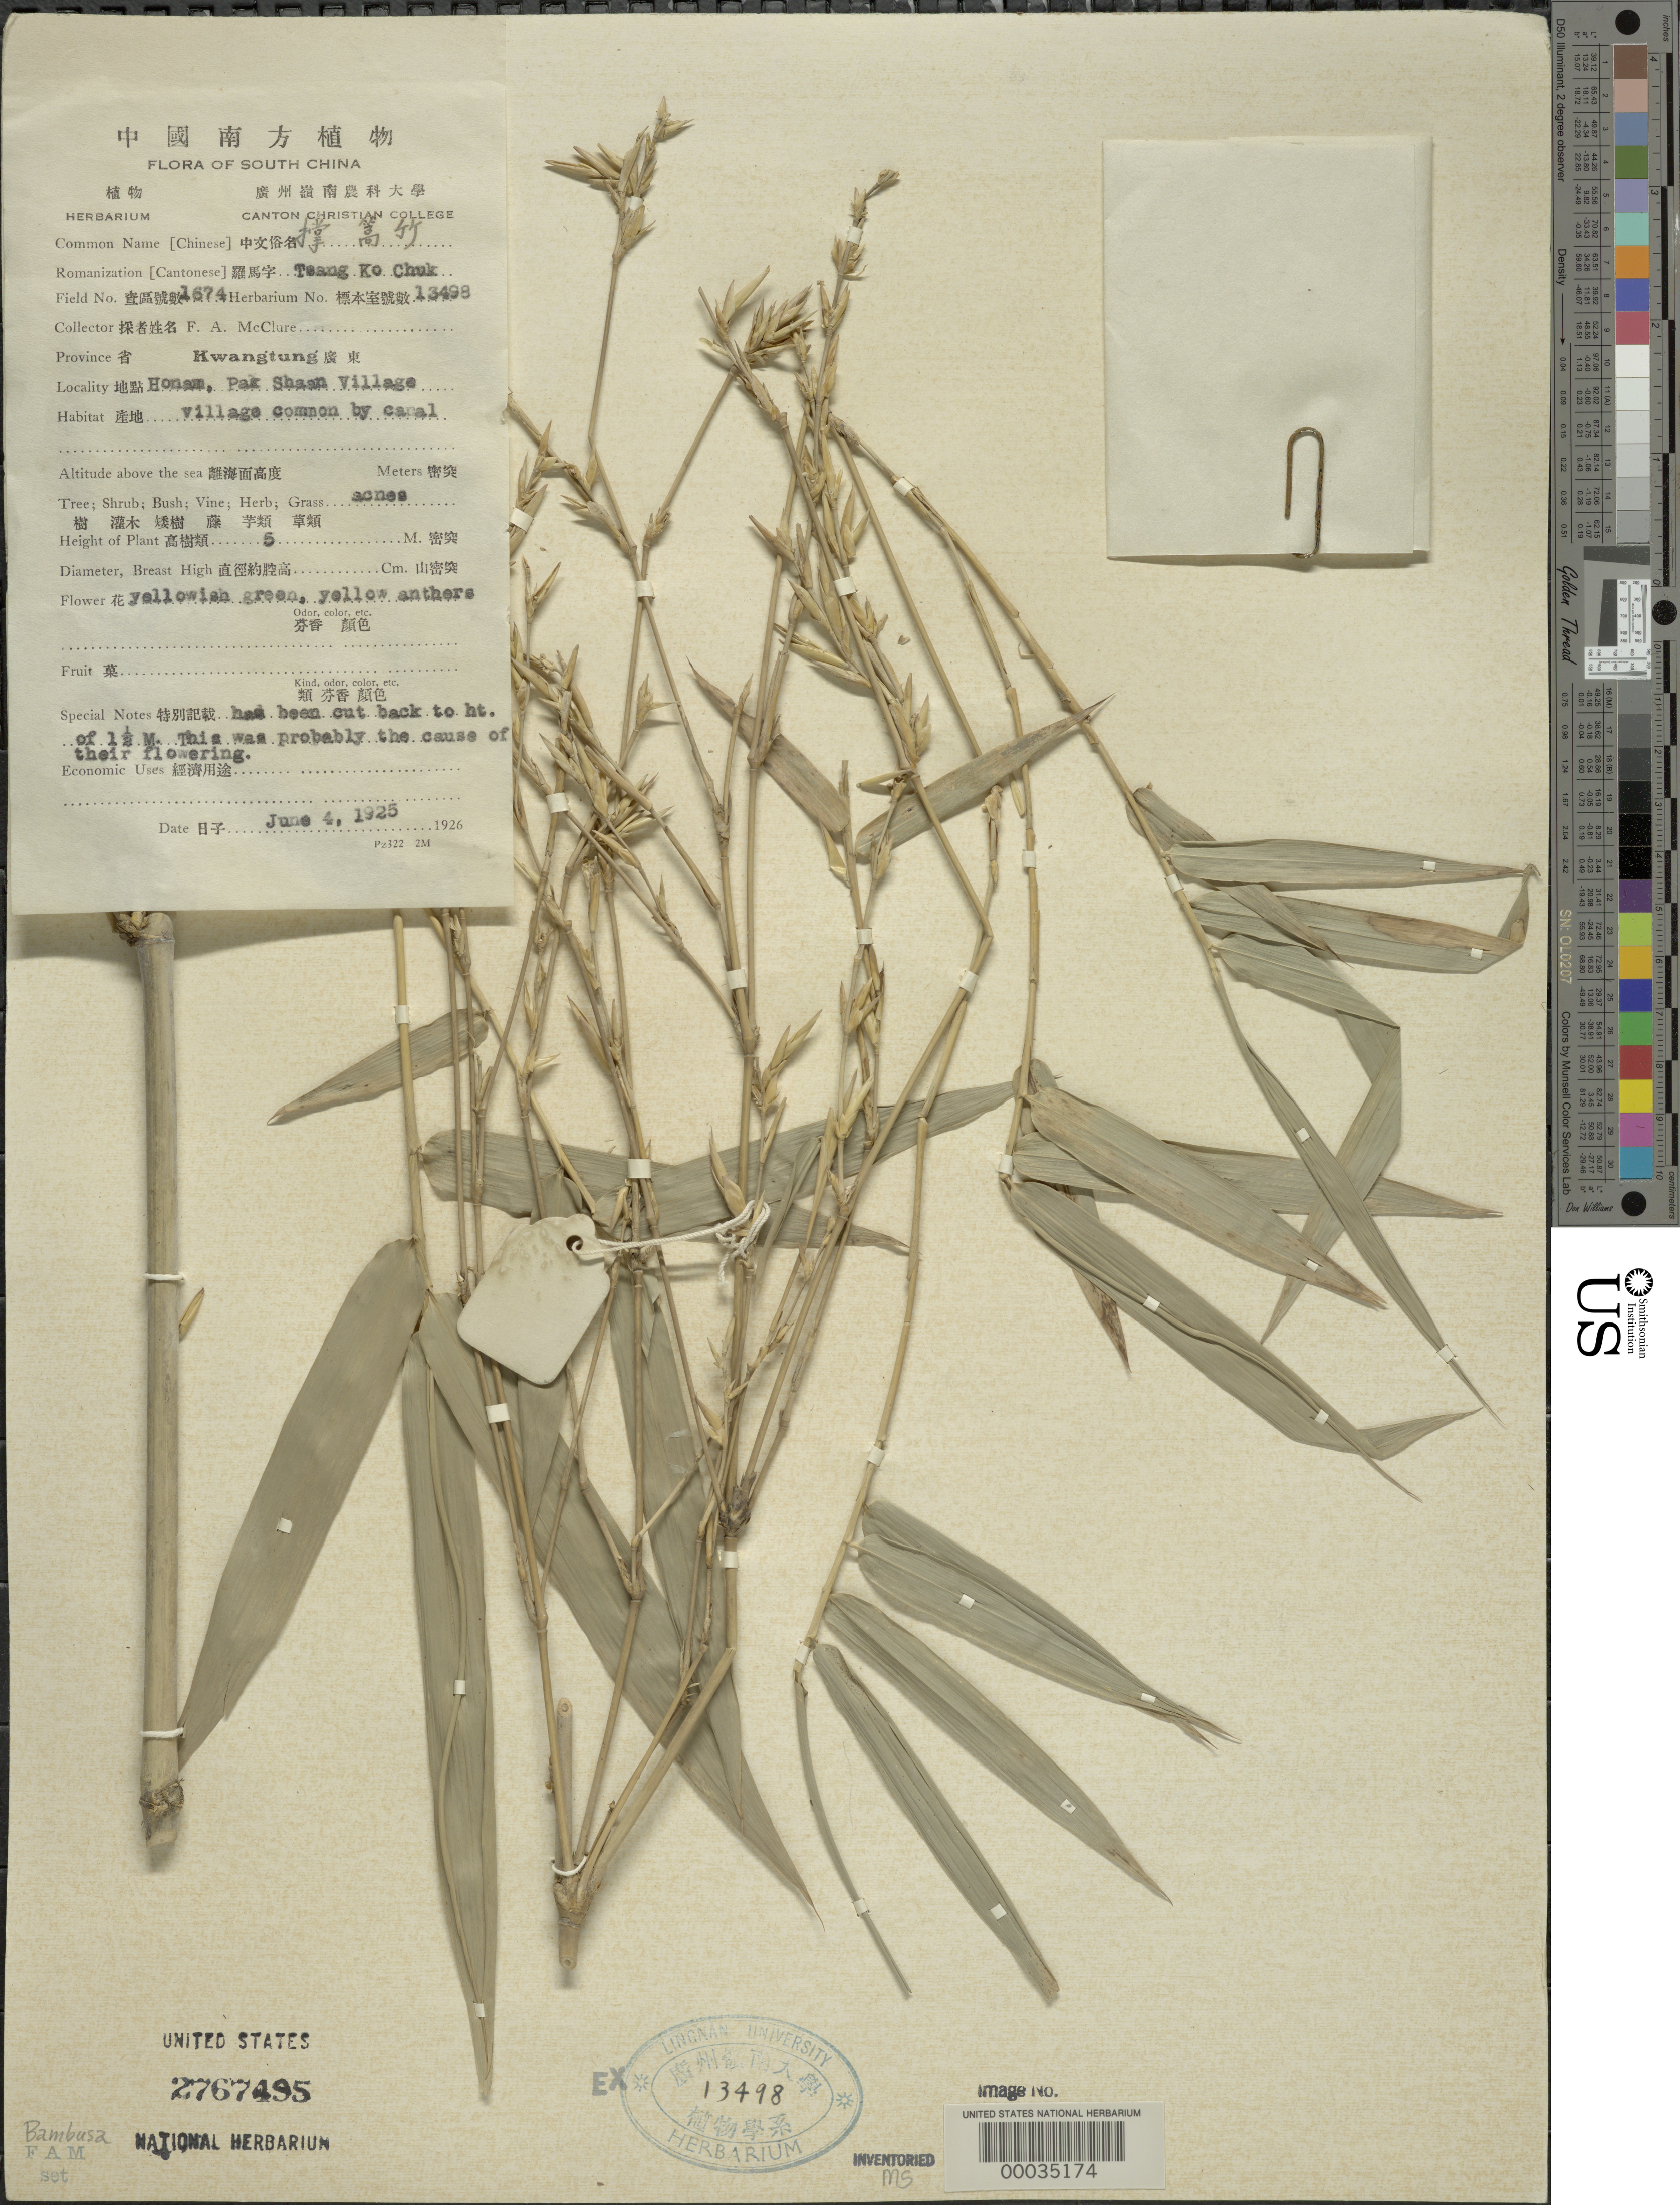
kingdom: Plantae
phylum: Tracheophyta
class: Liliopsida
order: Poales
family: Poaceae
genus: Bambusa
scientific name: Bambusa sp.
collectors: F. A. McClure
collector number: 1674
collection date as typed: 04 Jun 1925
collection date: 1925-06-04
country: China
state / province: Guangdong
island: Honam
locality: Honam, pak shaan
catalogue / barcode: US 2767495